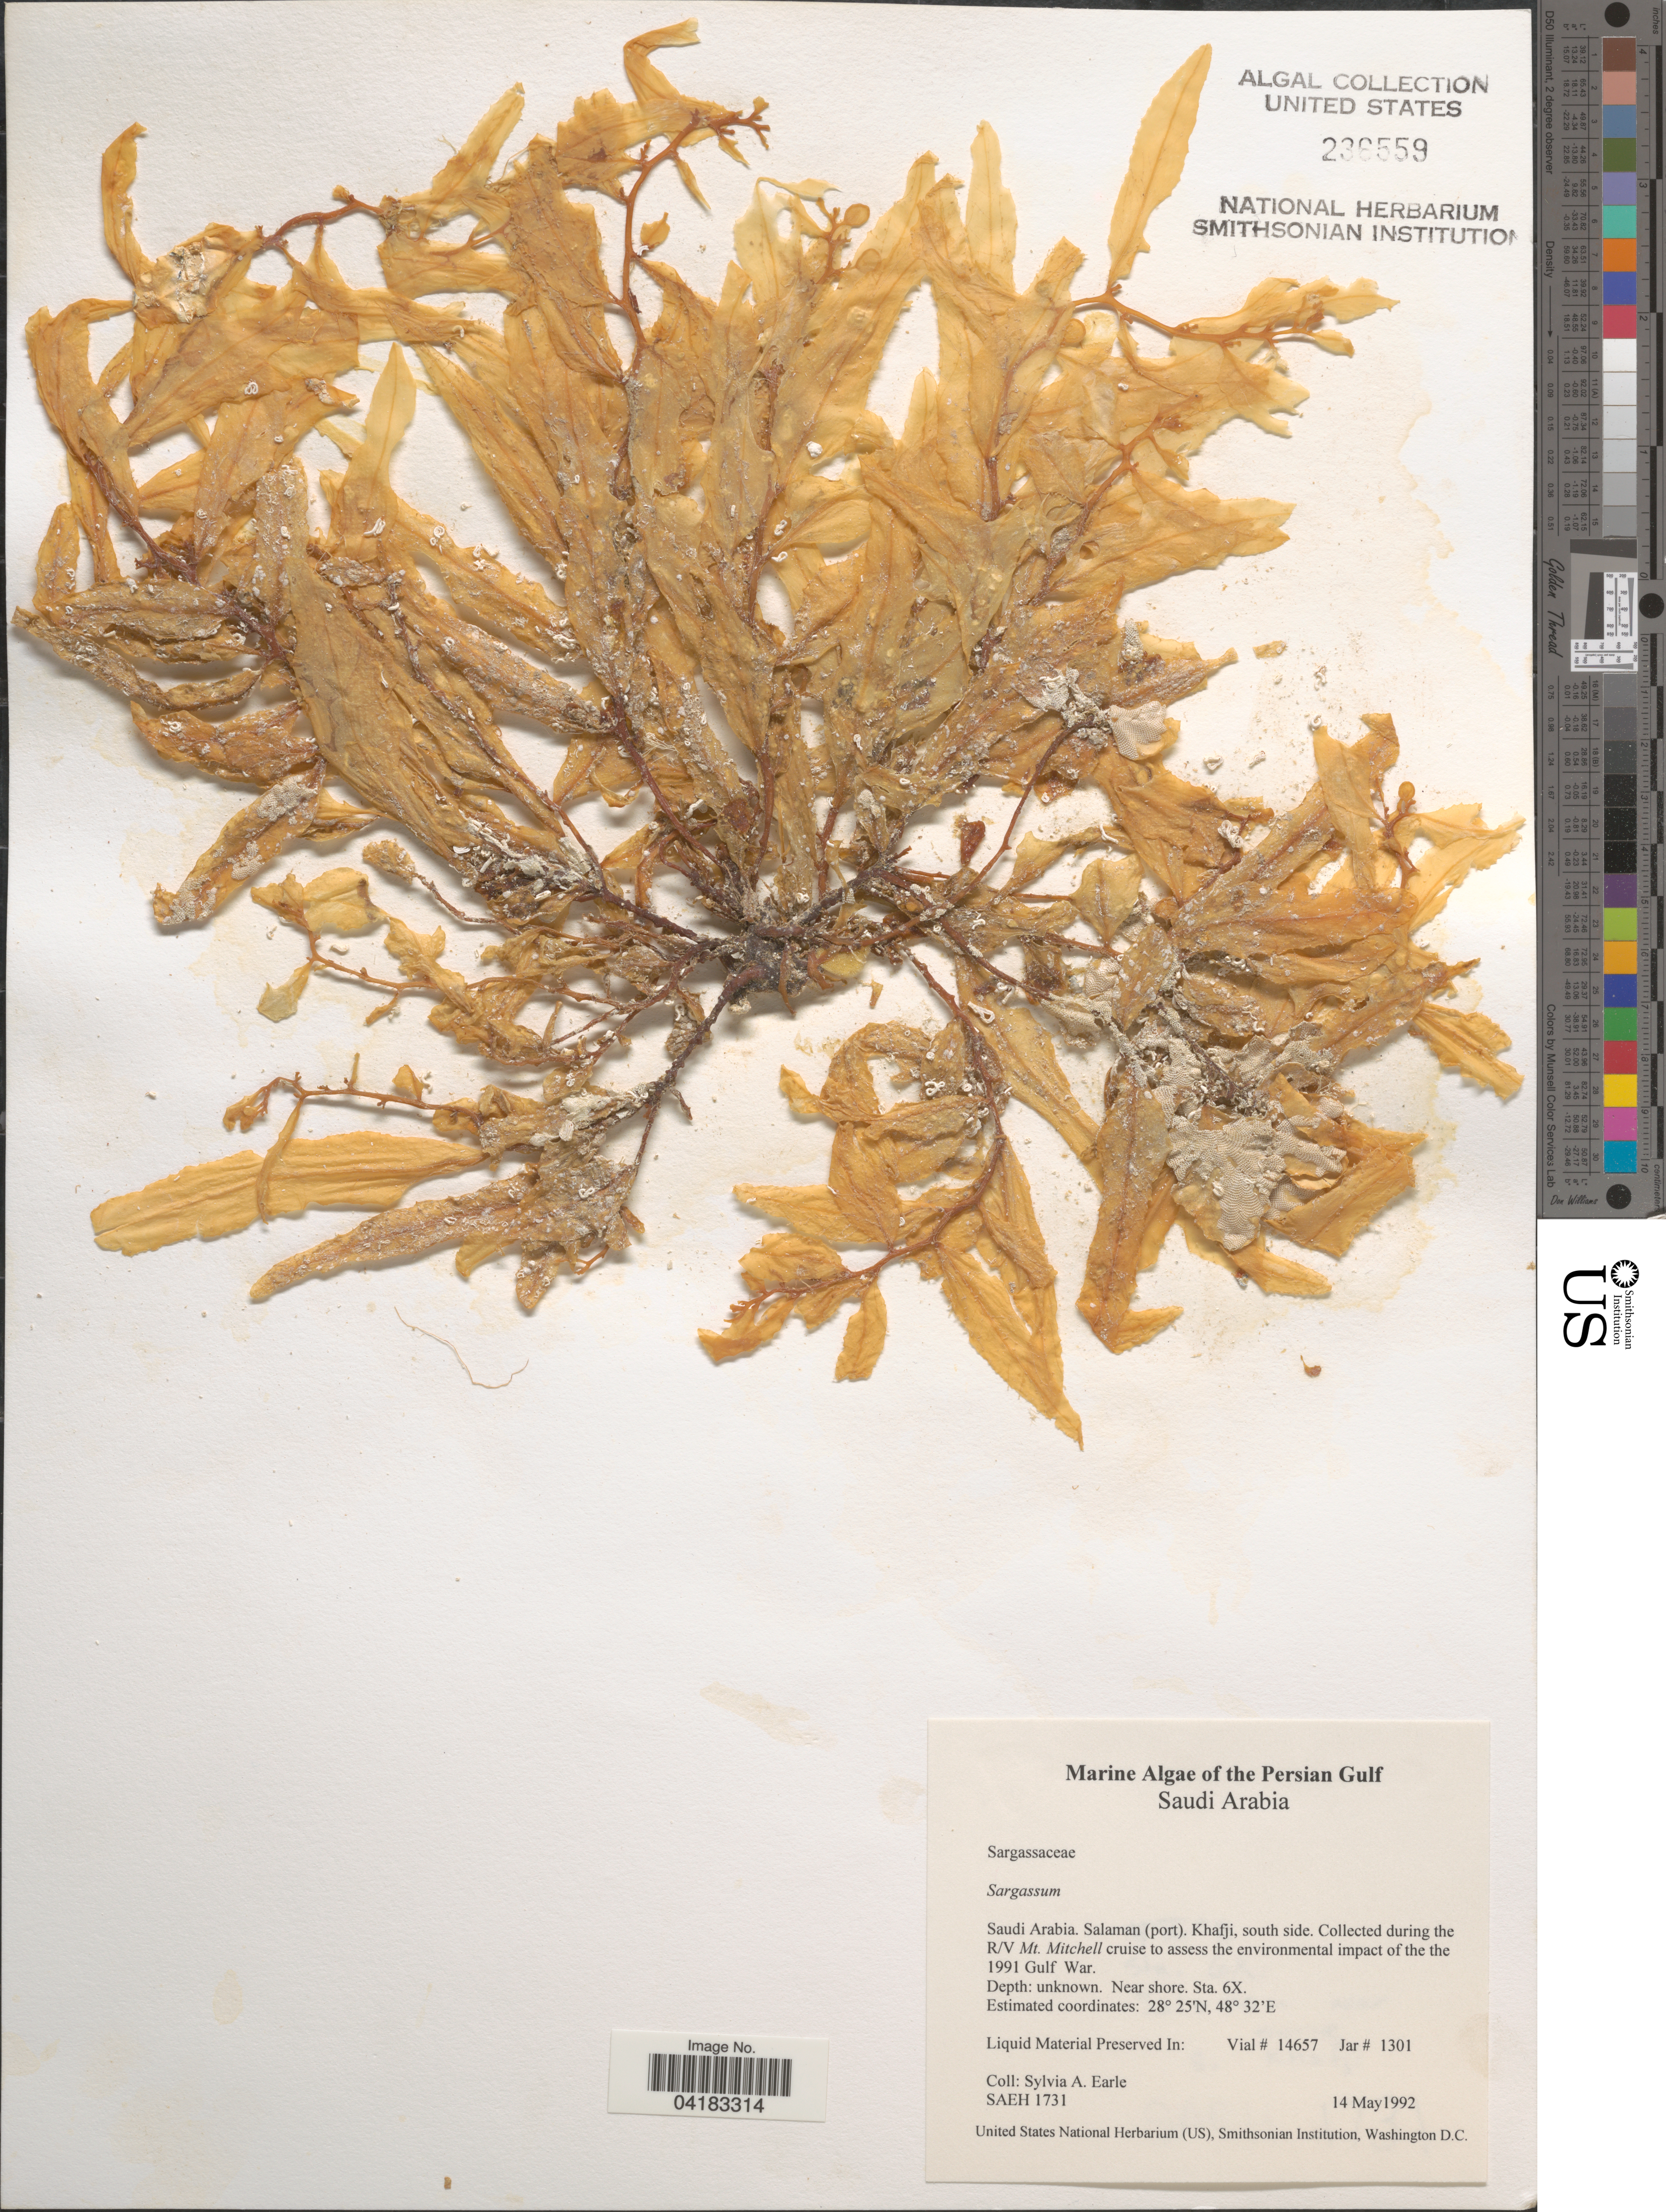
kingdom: Chromista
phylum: Ochrophyta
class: Phaeophyceae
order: Fucales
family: Sargassaceae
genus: Sargassum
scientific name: Sargassum sp.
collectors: S. A. Earle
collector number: SAEH1731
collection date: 1992-05-14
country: Saudi Arabia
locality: Persian Gulf. Salaman (port). Khafji, south side. Collected during the R/V Mt. Mitchell cruise to assess the environmental impact of the 1991 Gulf War. Near shore. Sta 6X.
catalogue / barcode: US 236559